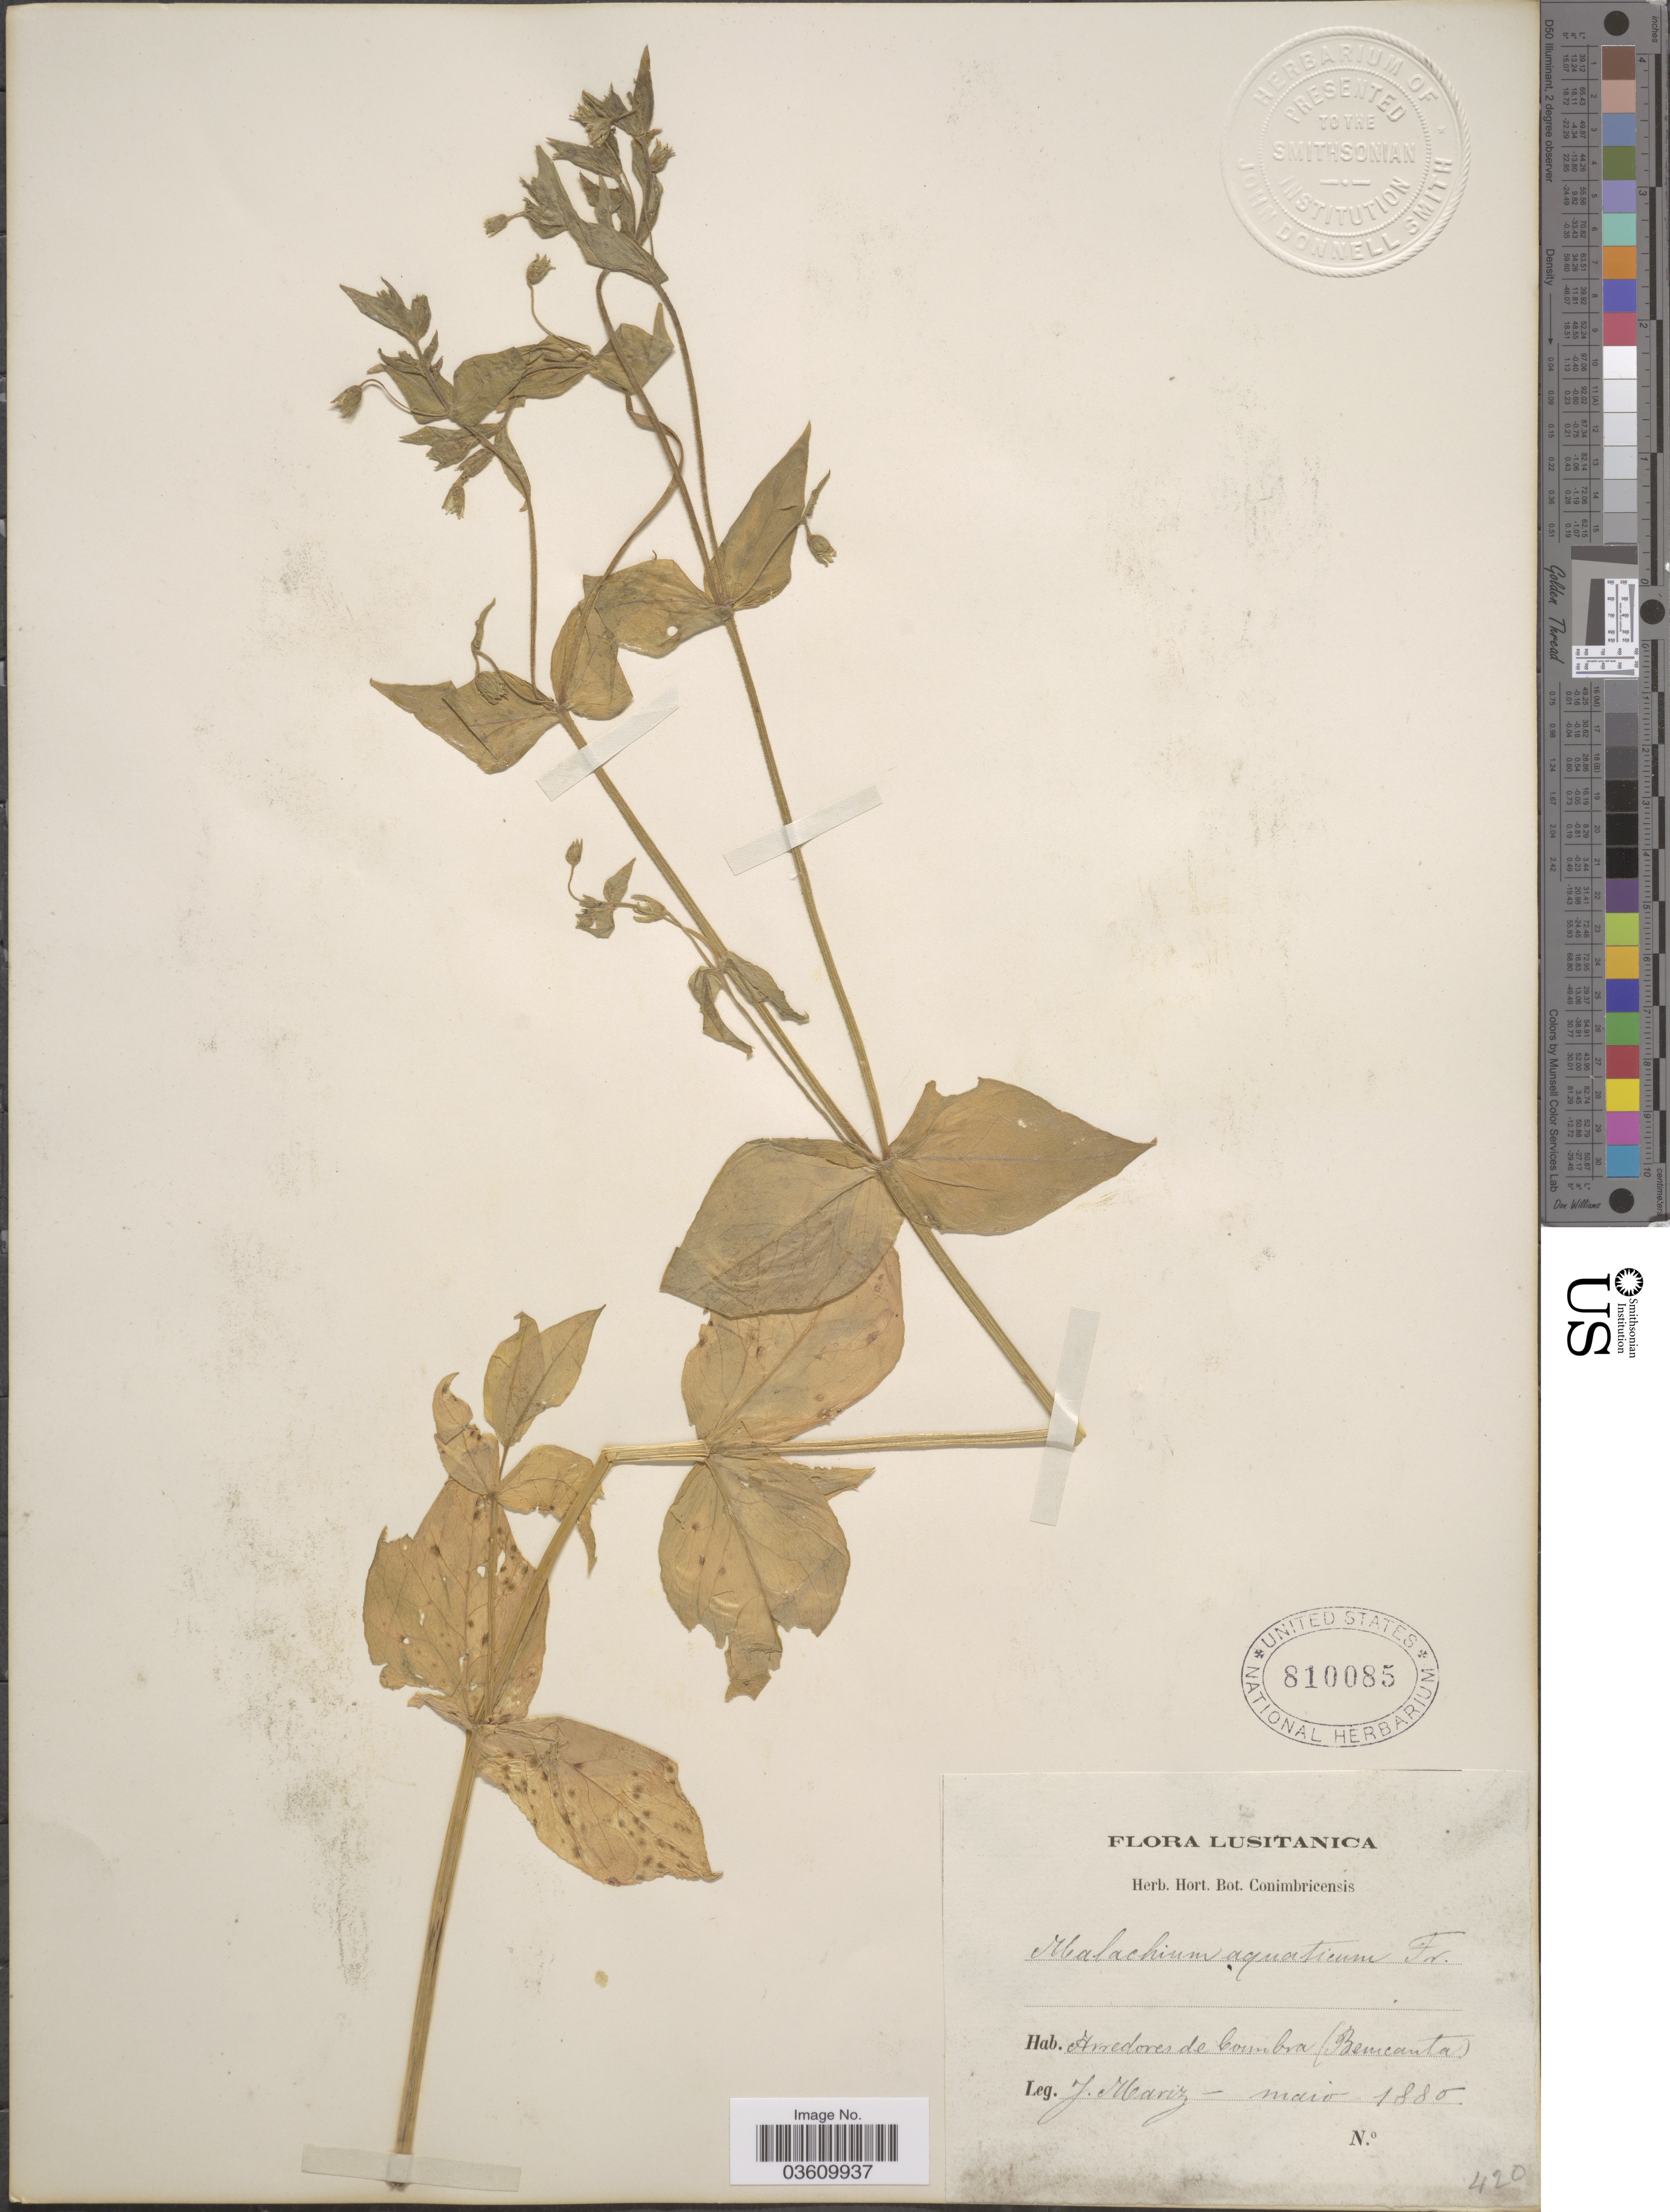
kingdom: Plantae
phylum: Tracheophyta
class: Magnoliopsida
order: Caryophyllales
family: Caryophyllaceae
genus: Stellaria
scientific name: Stellaria aquatica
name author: L.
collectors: J. Mariz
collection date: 1880-05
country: Portugal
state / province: Coimbra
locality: Lusitanica. Arredores de Coimbra (Bencanta).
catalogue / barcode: US 810085